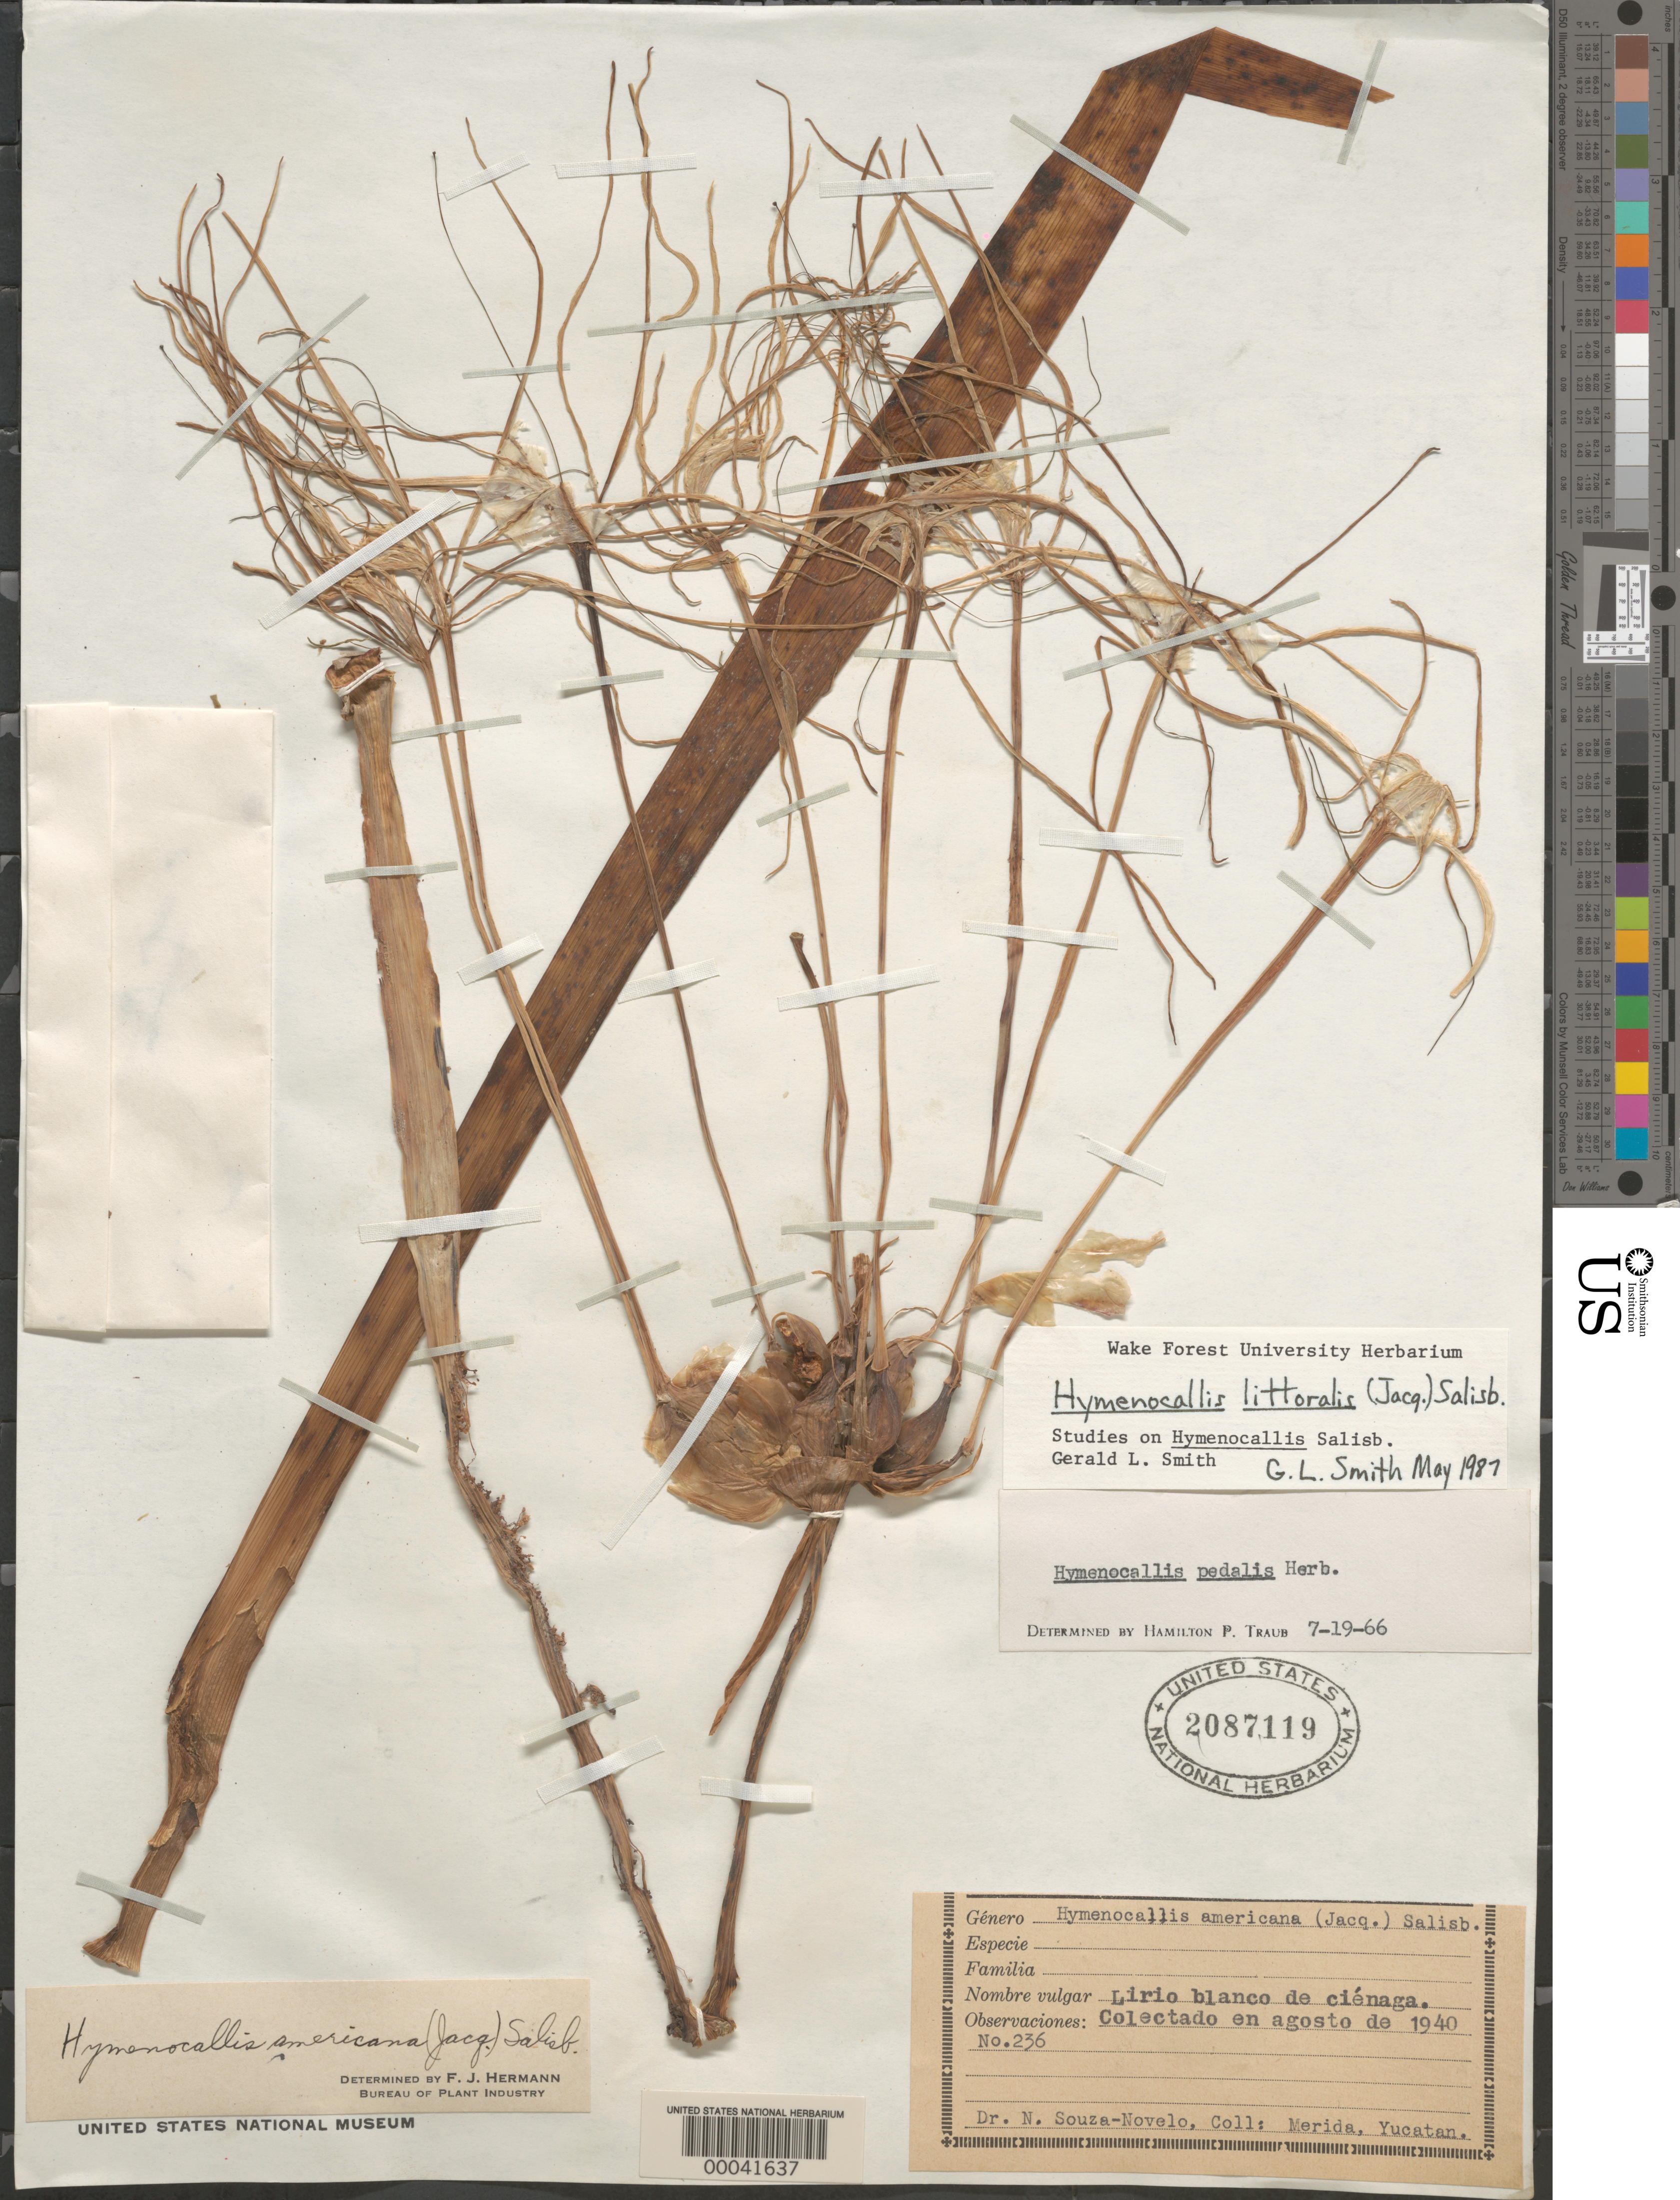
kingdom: Plantae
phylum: Tracheophyta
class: Liliopsida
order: Asparagales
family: Amaryllidaceae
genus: Hymenocallis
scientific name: Hymenocallis littoralis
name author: (Jacq.) Salisb.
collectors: N. Souza Novelo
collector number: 236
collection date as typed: Aug 1940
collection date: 1940-08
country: Mexico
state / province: Yucatán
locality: Merida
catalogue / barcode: US 2087119